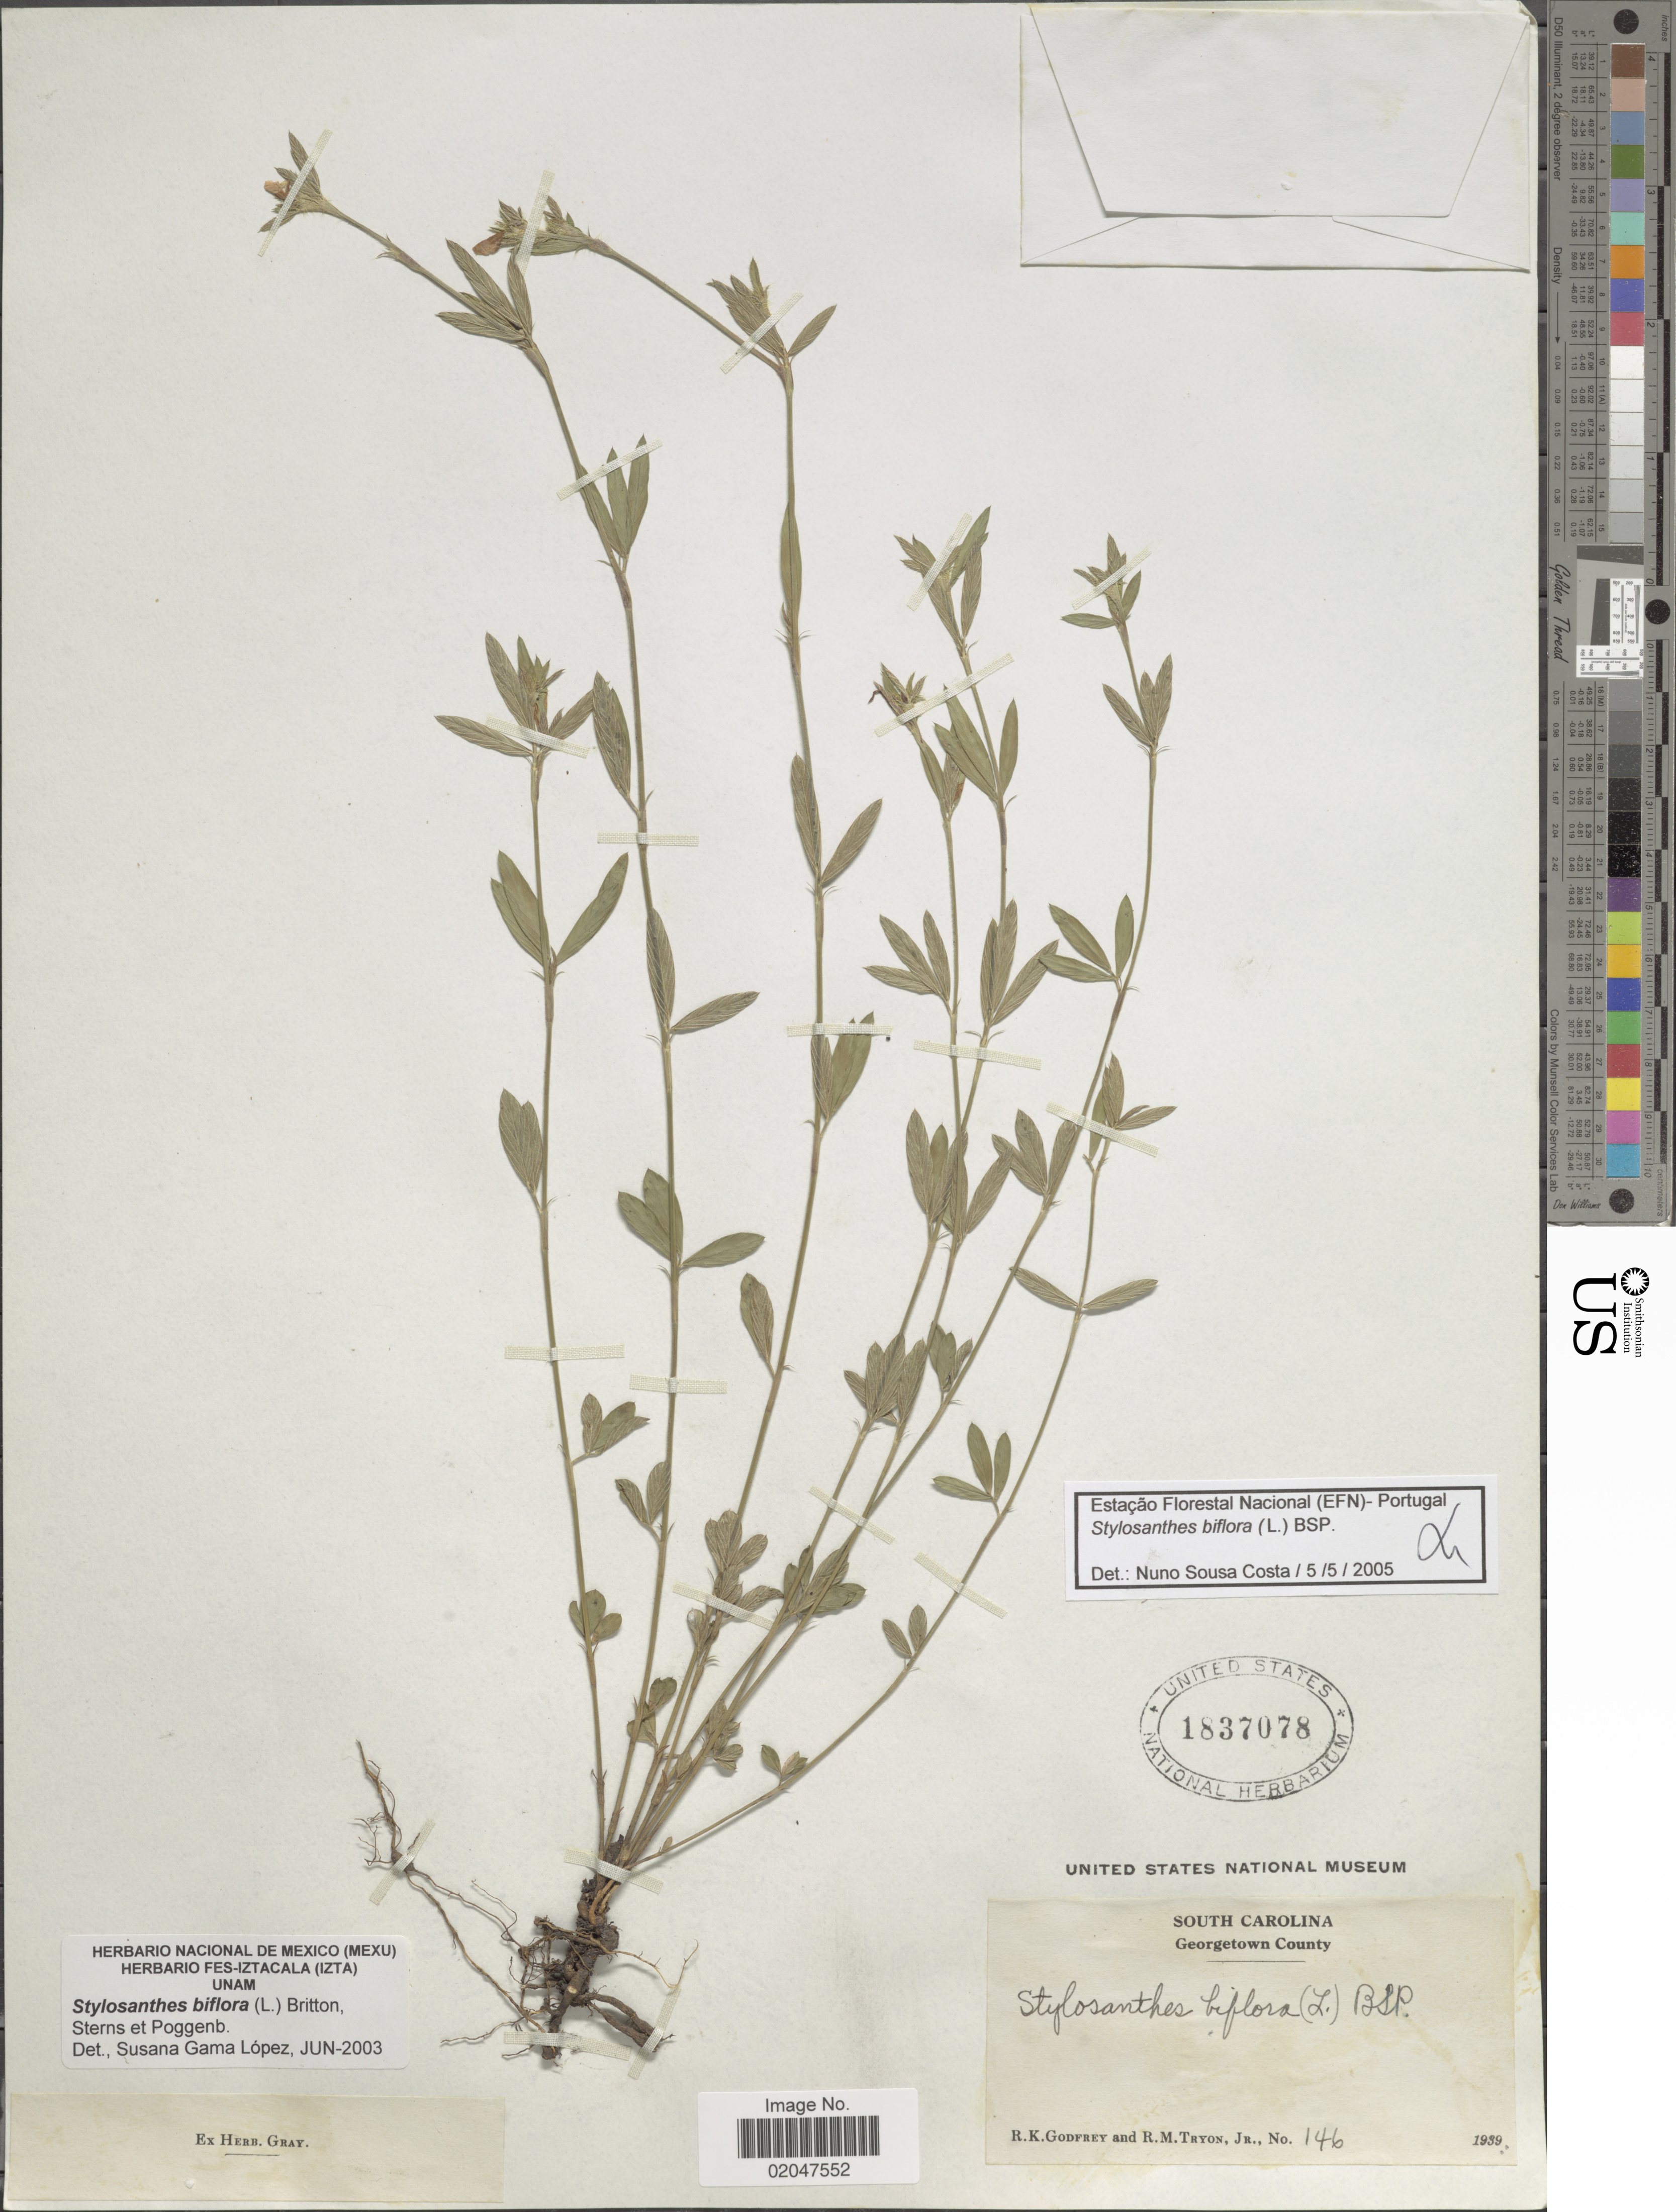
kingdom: Plantae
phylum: Tracheophyta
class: Magnoliopsida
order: Fabales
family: Fabaceae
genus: Stylosanthes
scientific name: Stylosanthes biflora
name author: (L.) Britton et al.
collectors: R. K. Godfrey & R. M. Tryon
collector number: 146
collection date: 1939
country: United States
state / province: South Carolina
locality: Georgetown County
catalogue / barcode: US 1837078